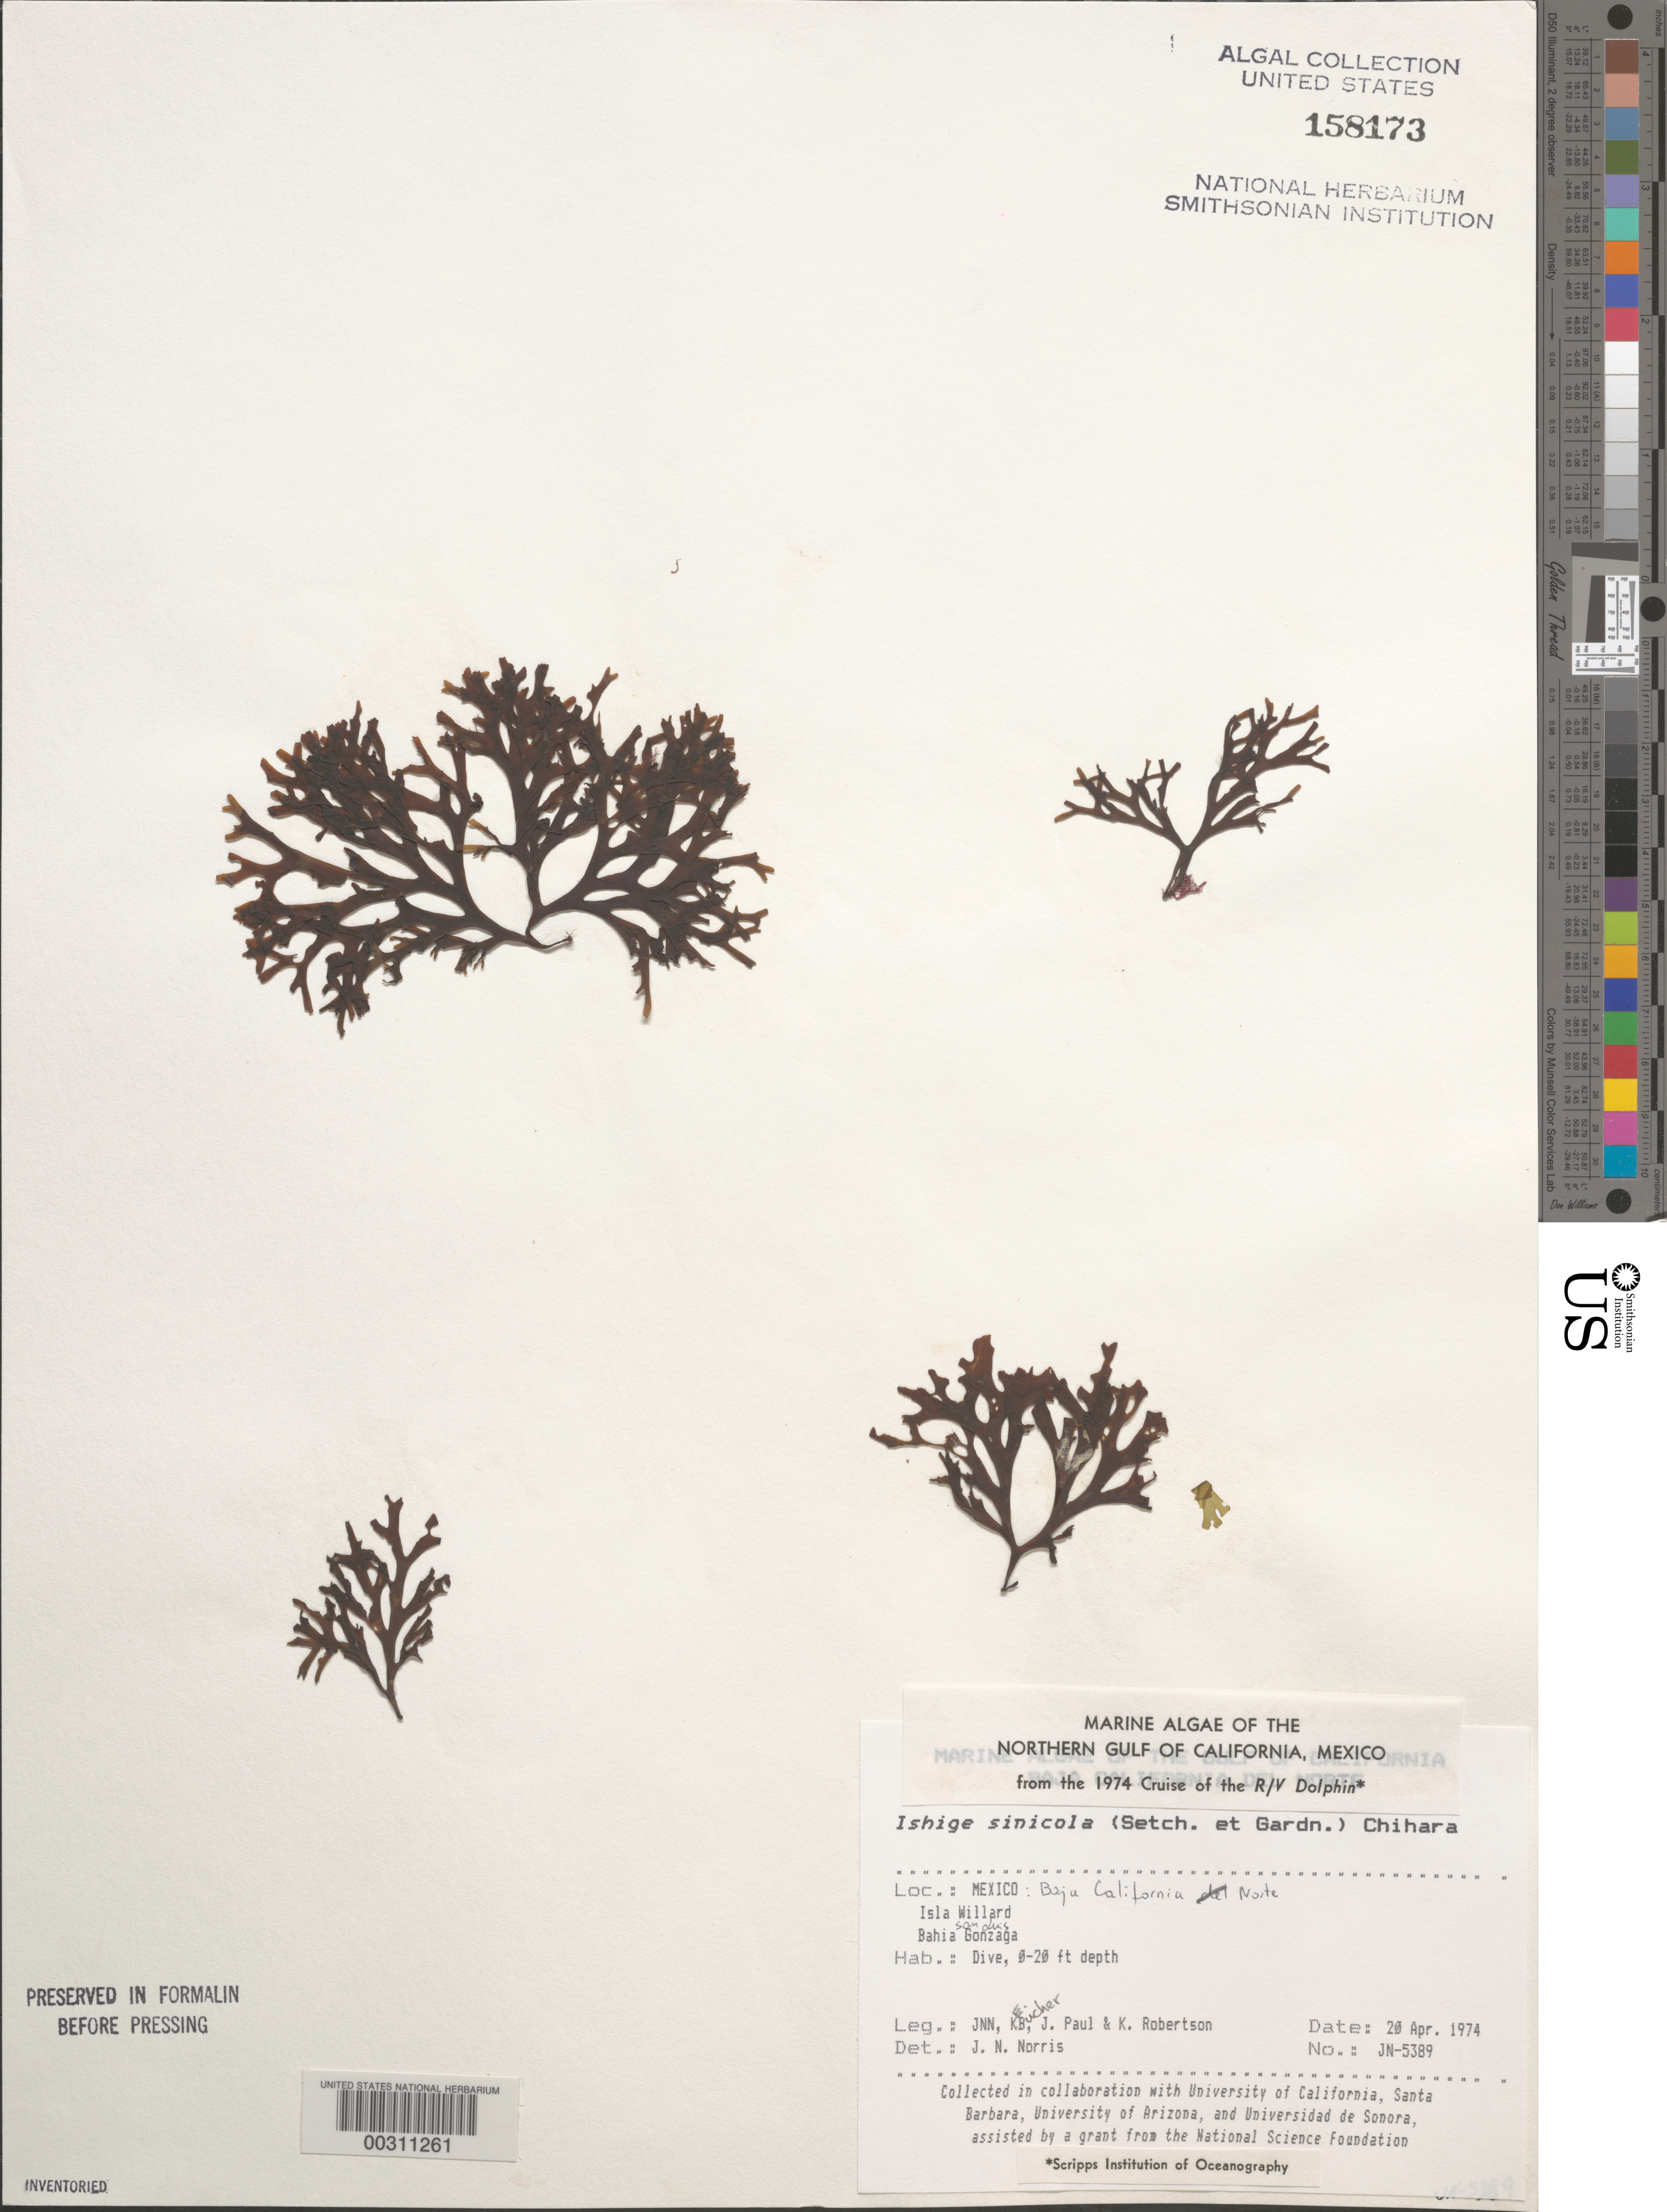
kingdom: Chromista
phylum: Ochrophyta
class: Phaeophyceae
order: Ishigeales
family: Ishigeaceae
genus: Ishige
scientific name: Ishige sinicola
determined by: Norris, James N.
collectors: J. N. Norris, K. E. Bucher, J. Paul & K. Robertson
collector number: JN-5389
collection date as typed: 20 Apr 1974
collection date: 1974-04-20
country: Mexico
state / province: Baja California Norte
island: Isla Willard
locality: Bahia San Luis Gonzaga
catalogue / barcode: US 158173